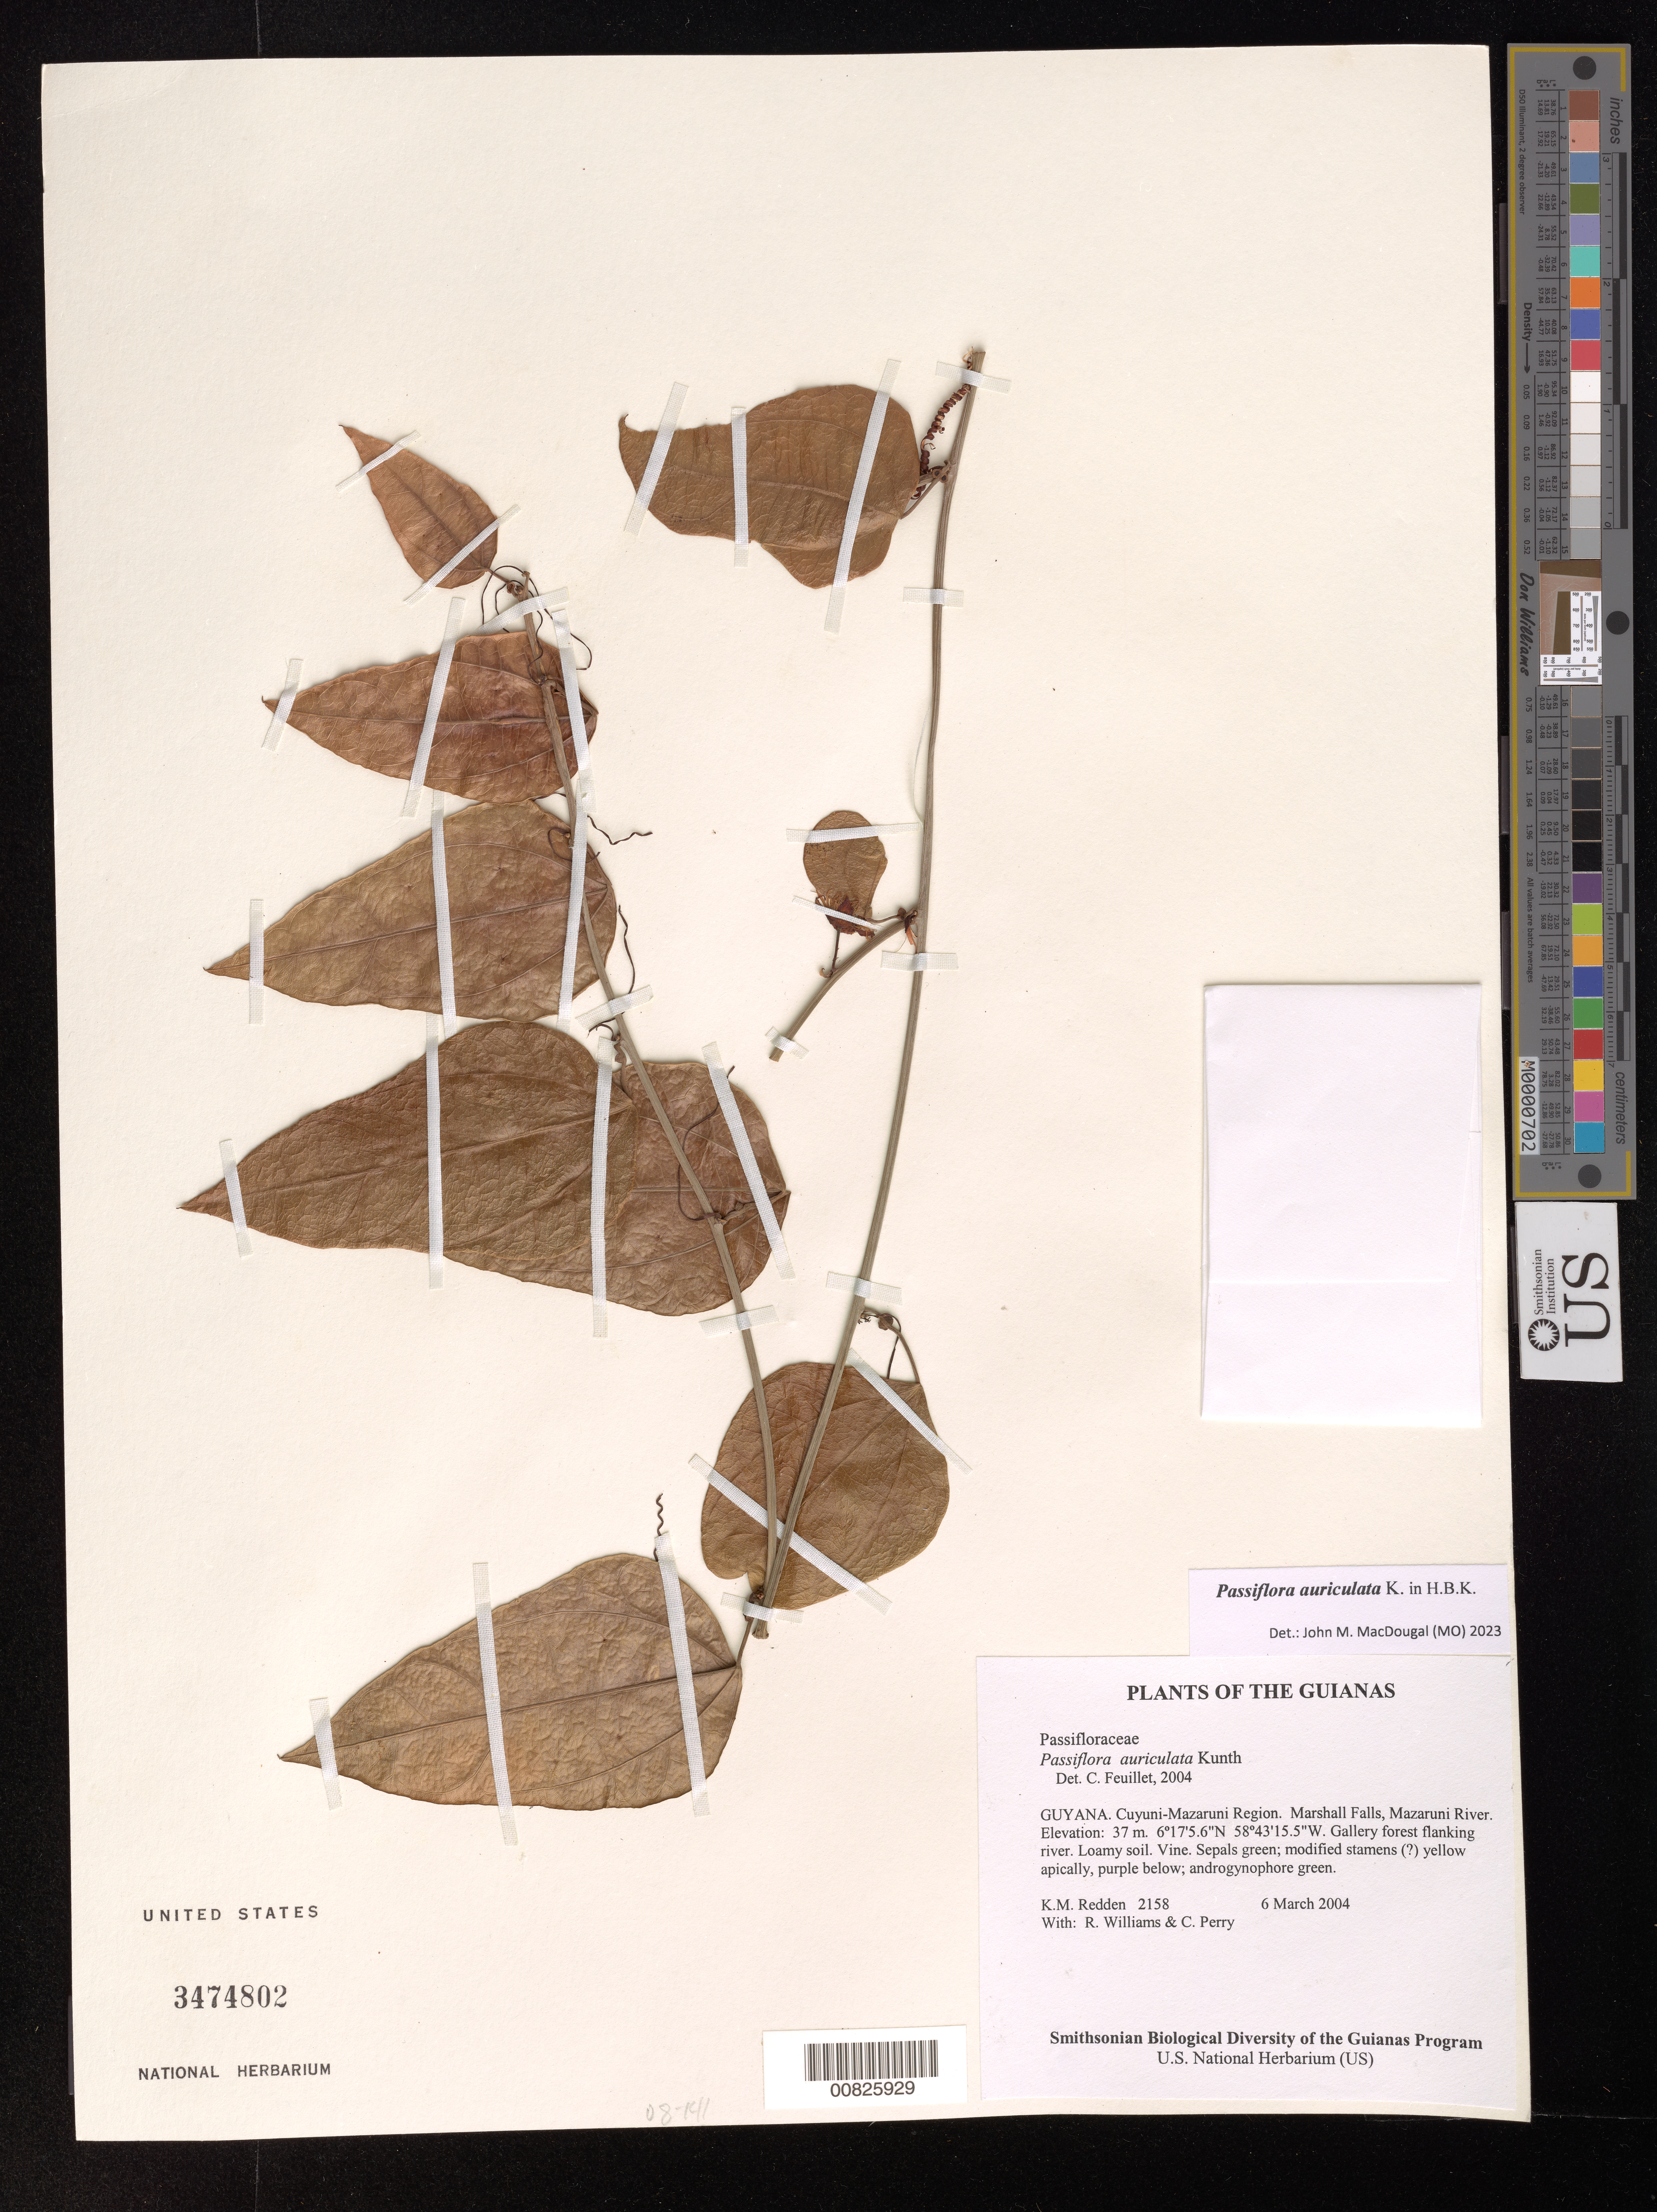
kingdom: Plantae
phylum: Tracheophyta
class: Magnoliopsida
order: Malpighiales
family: Passifloraceae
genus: Passiflora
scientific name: Passiflora auriculata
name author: Kunth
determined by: Feuillet, C.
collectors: K. M. Redden, R. Williams & C. Perry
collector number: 2158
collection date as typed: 6 March 2004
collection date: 2004-03-06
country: Guyana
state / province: Cuyuni-Mazaruni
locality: Marshall Falls, Mazaruni River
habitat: Gallery forest flanking river. Loamy soil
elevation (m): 37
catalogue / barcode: US 3474802